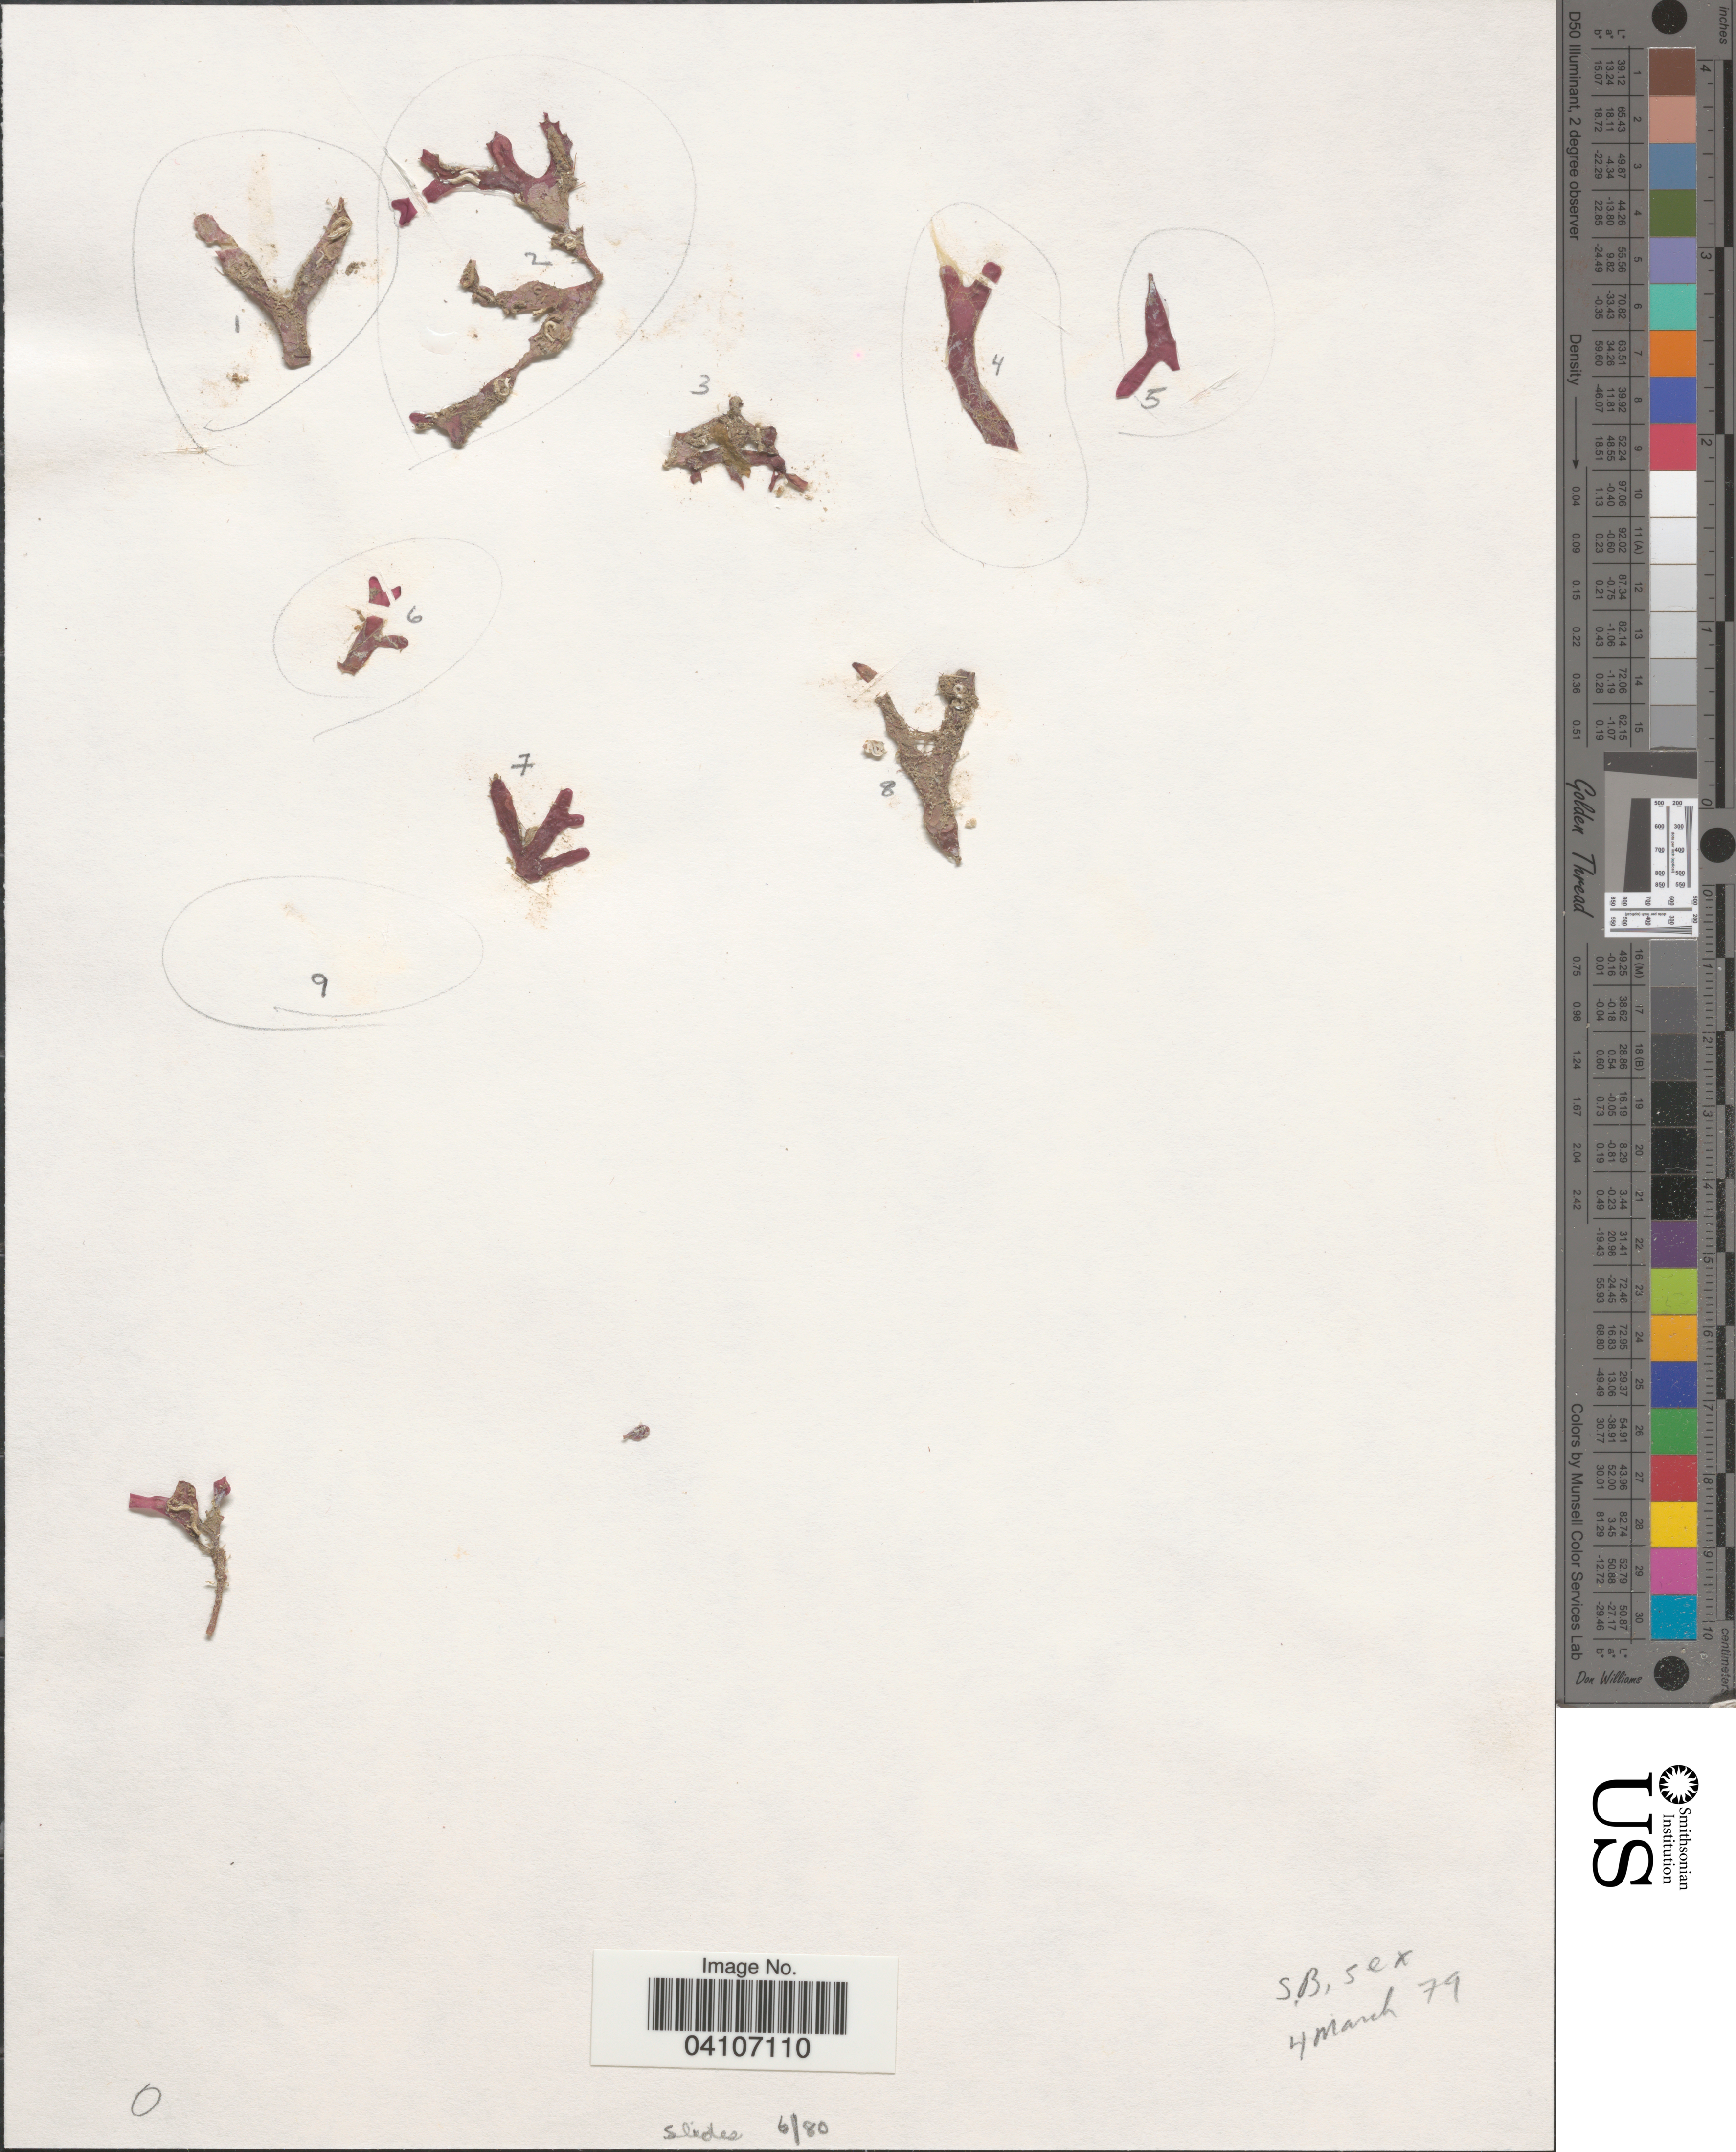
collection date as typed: Transcribed d/m/y: 4/3/79